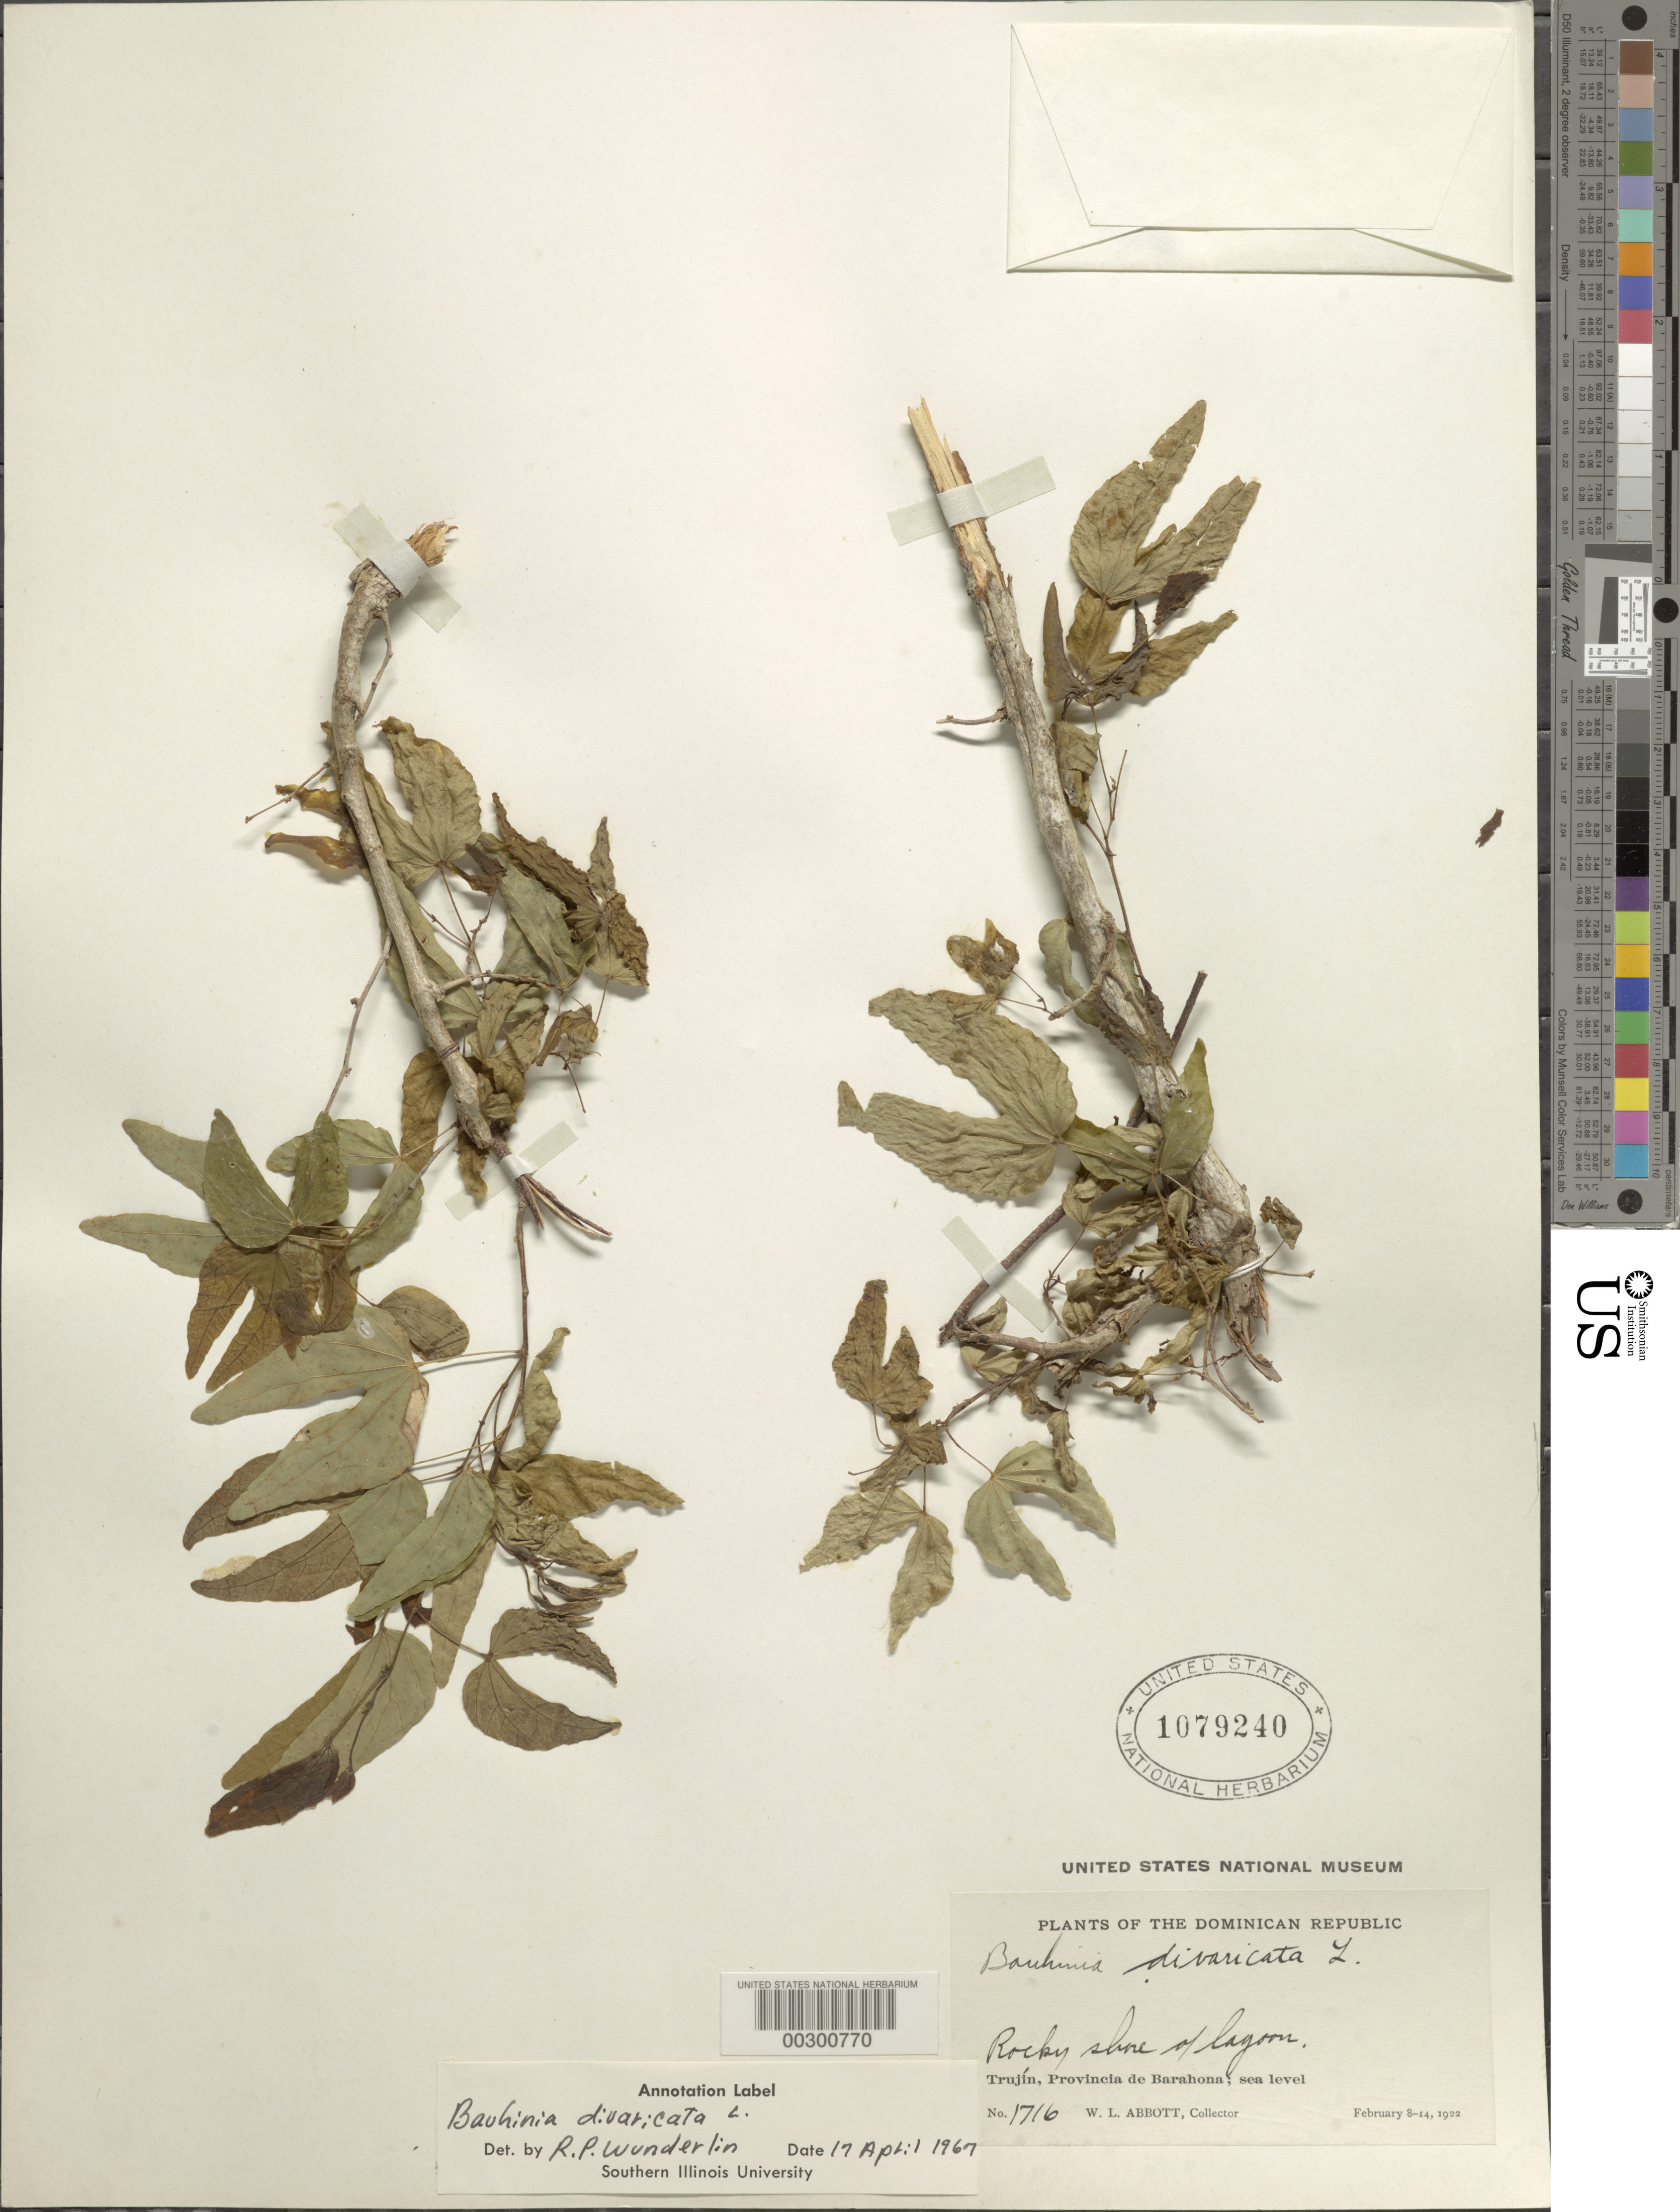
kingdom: Plantae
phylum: Tracheophyta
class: Magnoliopsida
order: Fabales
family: Fabaceae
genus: Bauhinia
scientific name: Bauhinia divaricata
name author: L.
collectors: W. L. Abbott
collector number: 1716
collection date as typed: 08 Feb 1922 to 14 Feb 1922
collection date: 1922-02-08/1922-02-14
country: Dominican Republic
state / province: Barahona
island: Hispaniola Island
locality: Trujin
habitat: Rocky shore of lagoon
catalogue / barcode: US 1079240